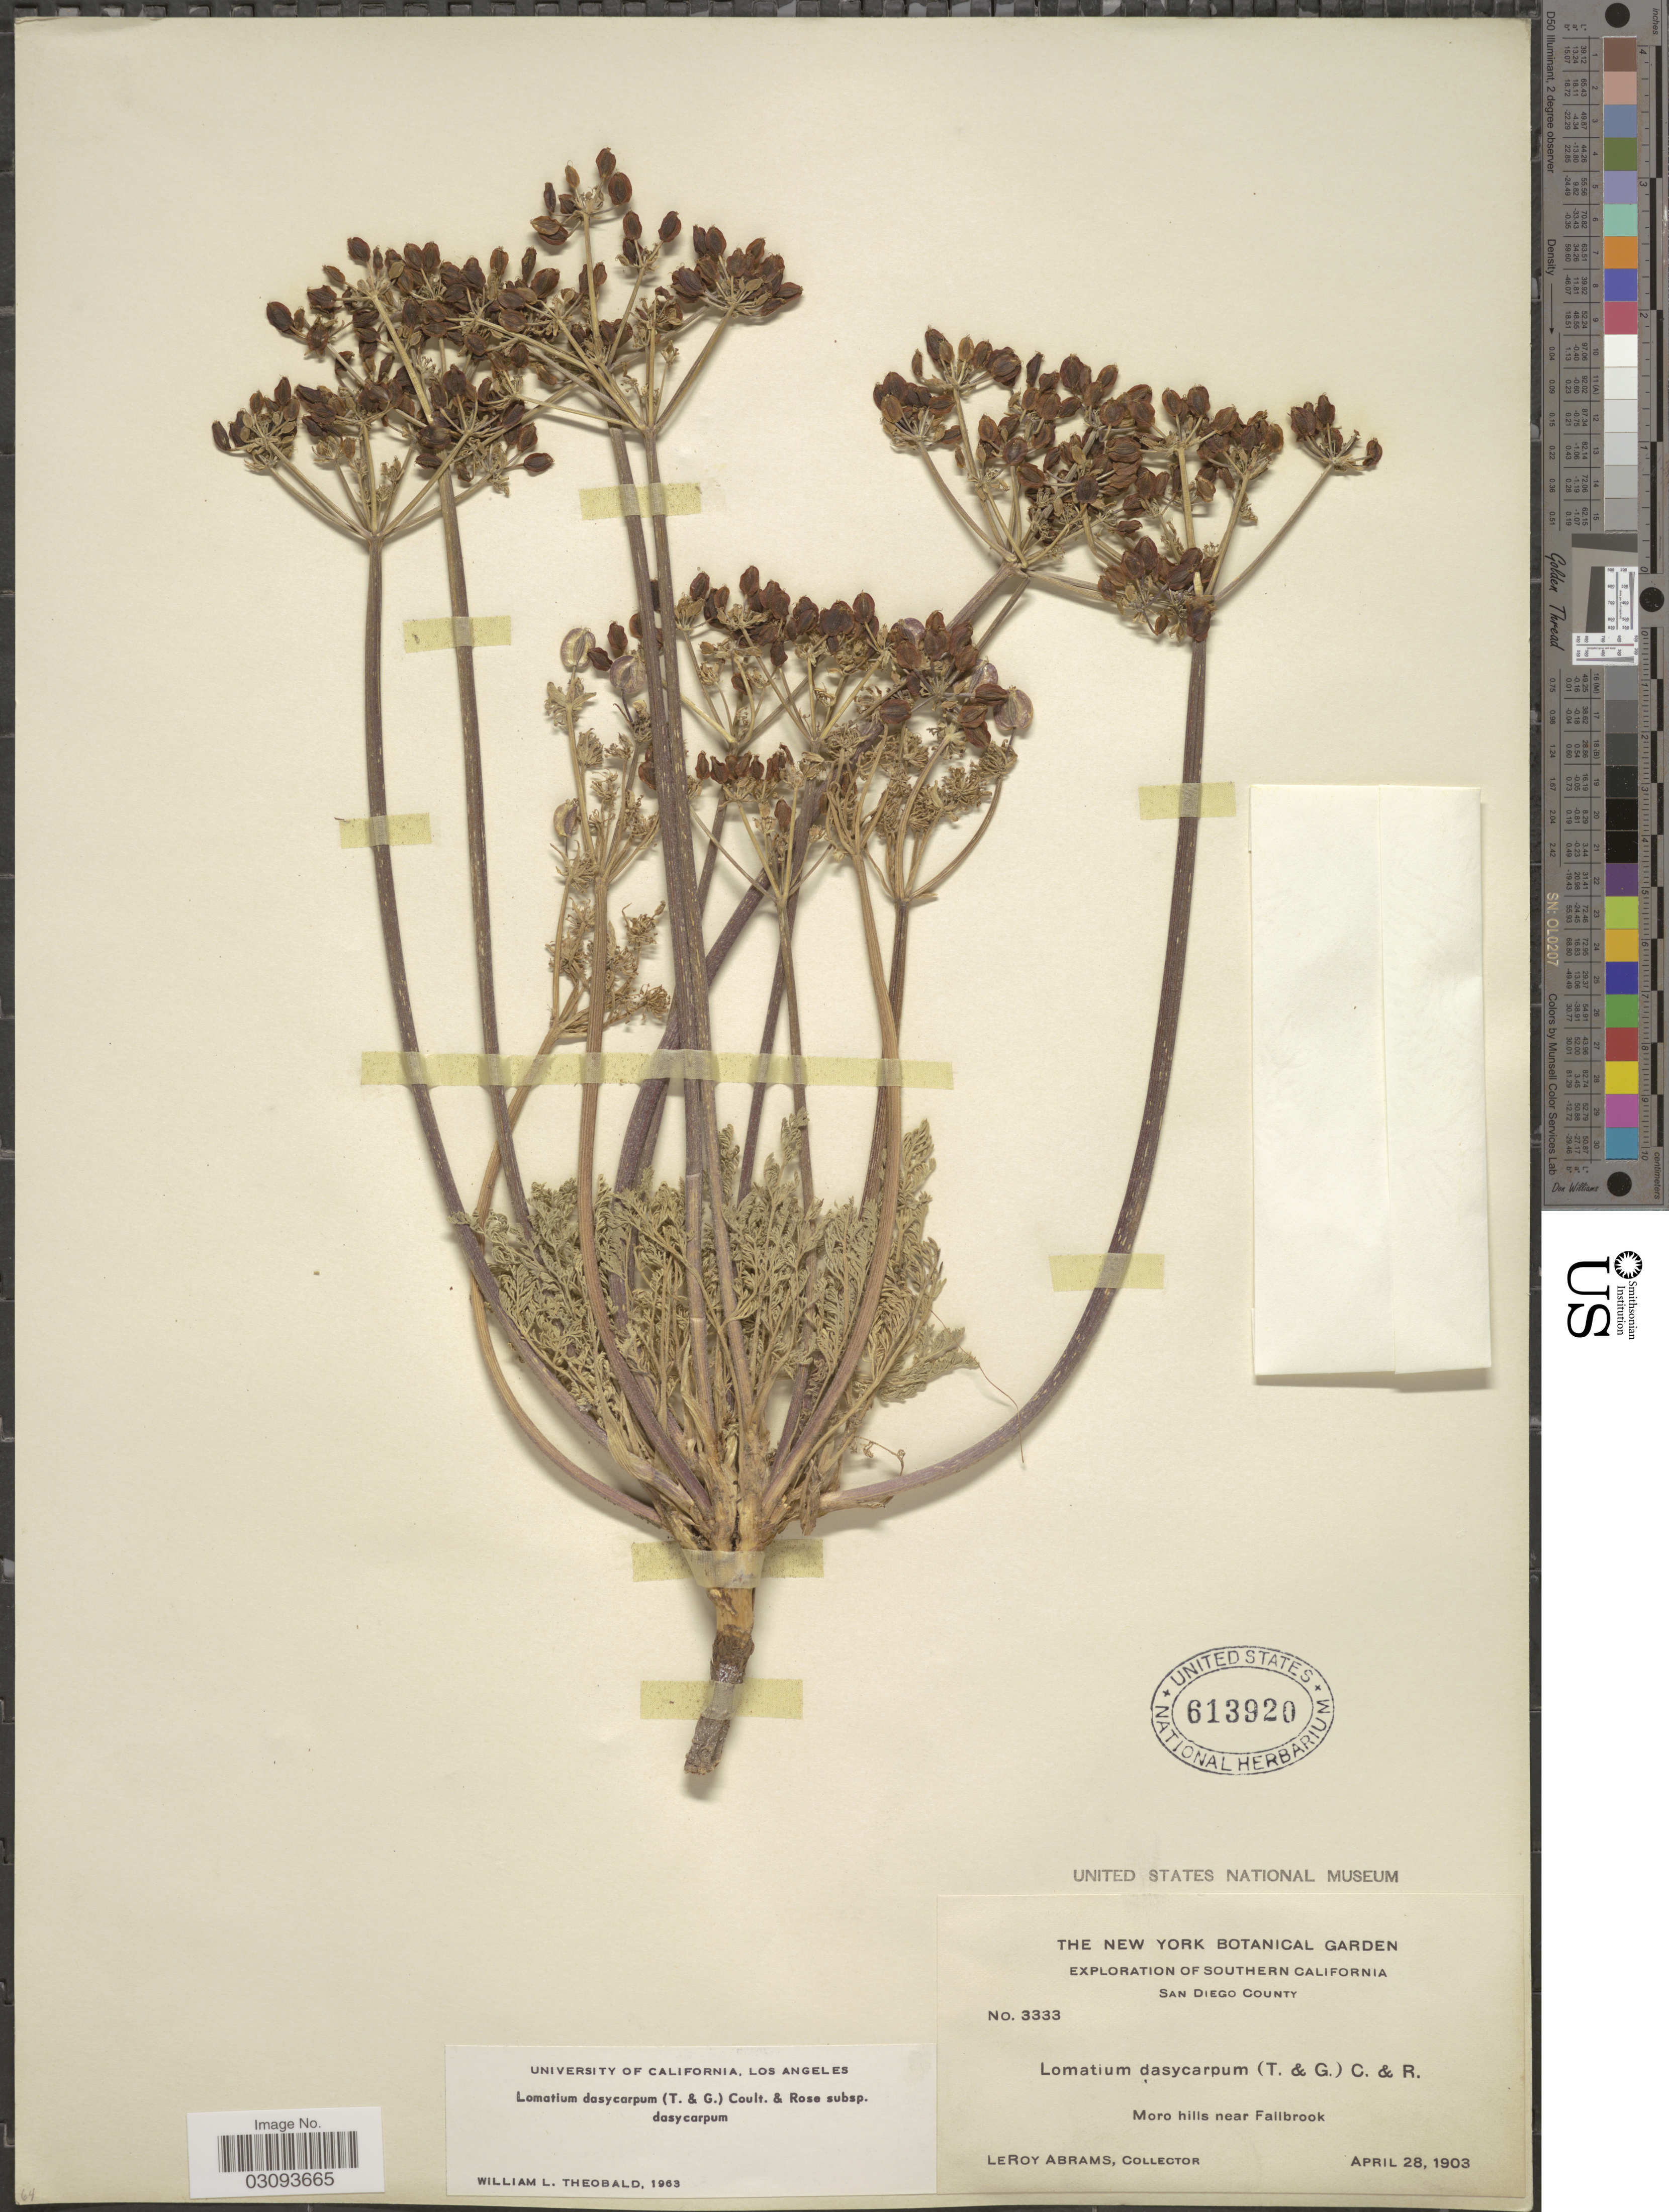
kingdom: Plantae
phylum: Tracheophyta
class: Magnoliopsida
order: Apiales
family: Apiaceae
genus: Lomatium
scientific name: Lomatium dasycarpum subsp. dasycarpum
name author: (Torr.) J.M. Coult. & Rose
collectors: L. Abrams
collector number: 3333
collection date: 1903-04-28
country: United States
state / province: California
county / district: San Diego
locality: Southern California. San Diego County. Moro hills near Fallbrook.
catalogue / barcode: US 613920